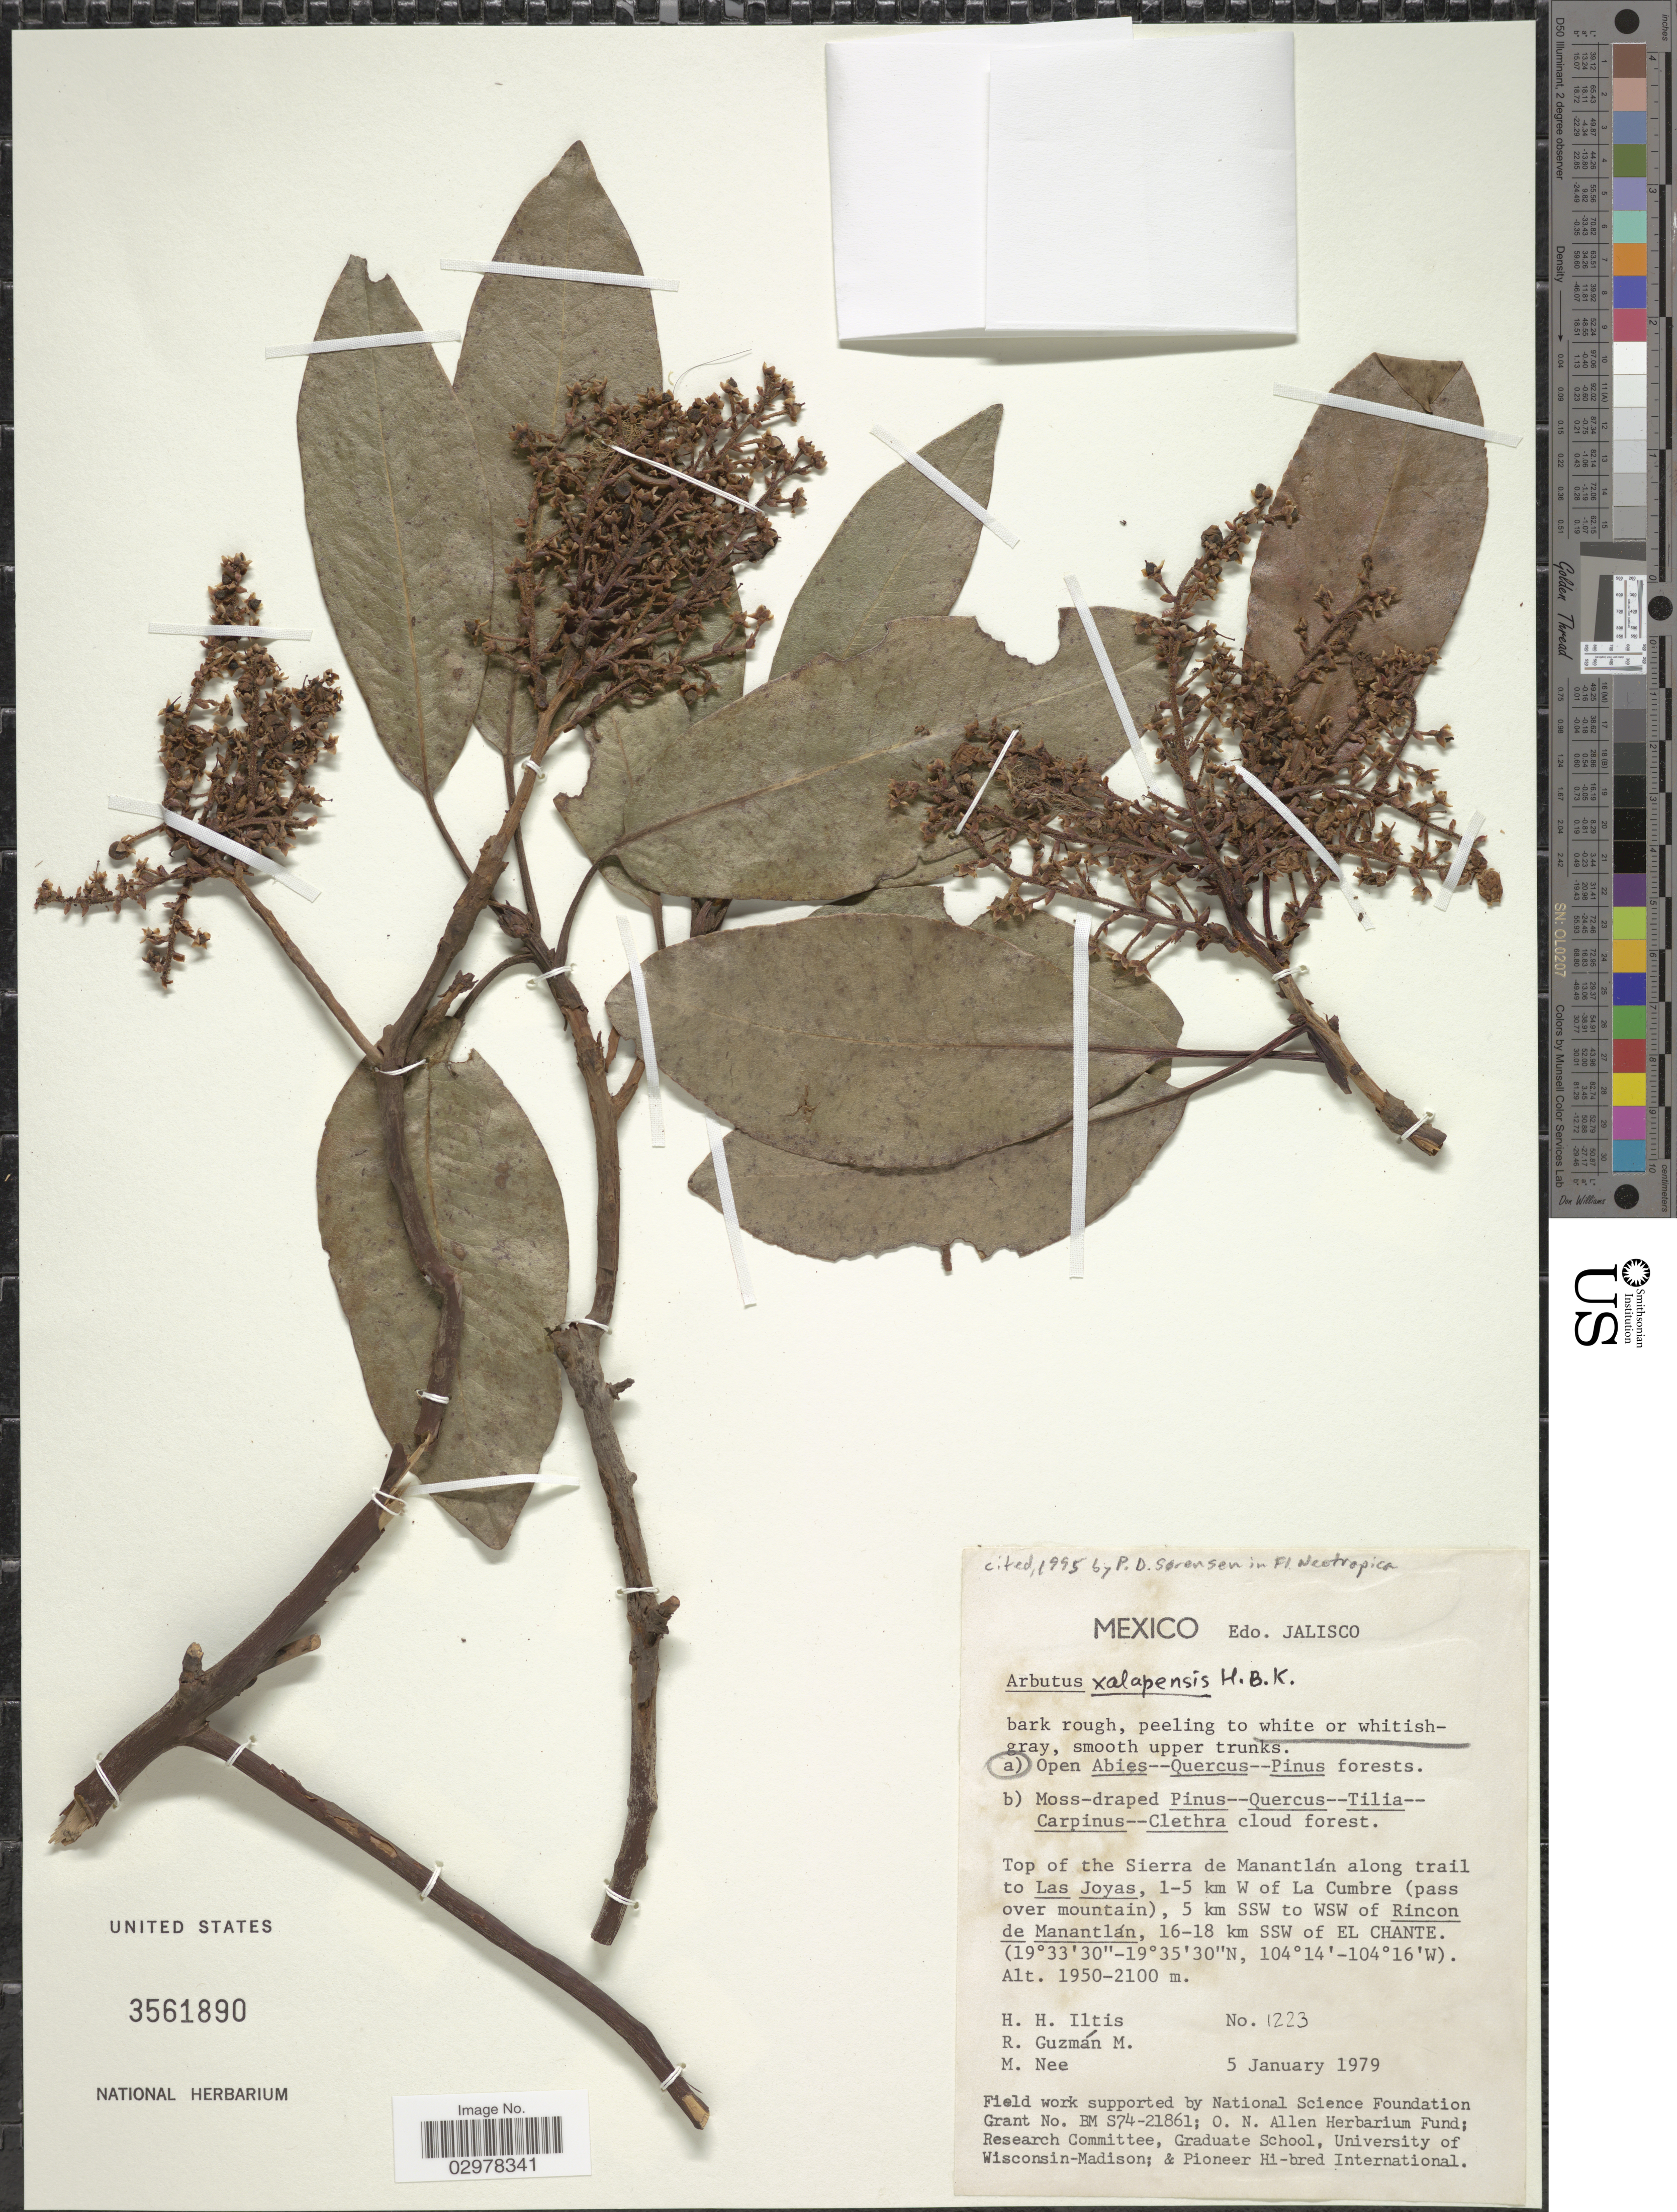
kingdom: Plantae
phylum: Tracheophyta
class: Magnoliopsida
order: Ericales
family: Ericaceae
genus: Arbutus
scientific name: Arbutus xalapensis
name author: Kunth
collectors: H. H. Iltis, R. Guzman-M. & M. Nee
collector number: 1223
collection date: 1979-01-05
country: Mexico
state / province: Jalisco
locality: Top of the Sierra de Manantlán along trail to Las Joyas, 1-5 km W of La Cumbre (pass over mountain), 5 km SSW to WSW of Rincon de Manantlán, 16-18 km SSW of El Chante.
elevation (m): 1950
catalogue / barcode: US 3561890